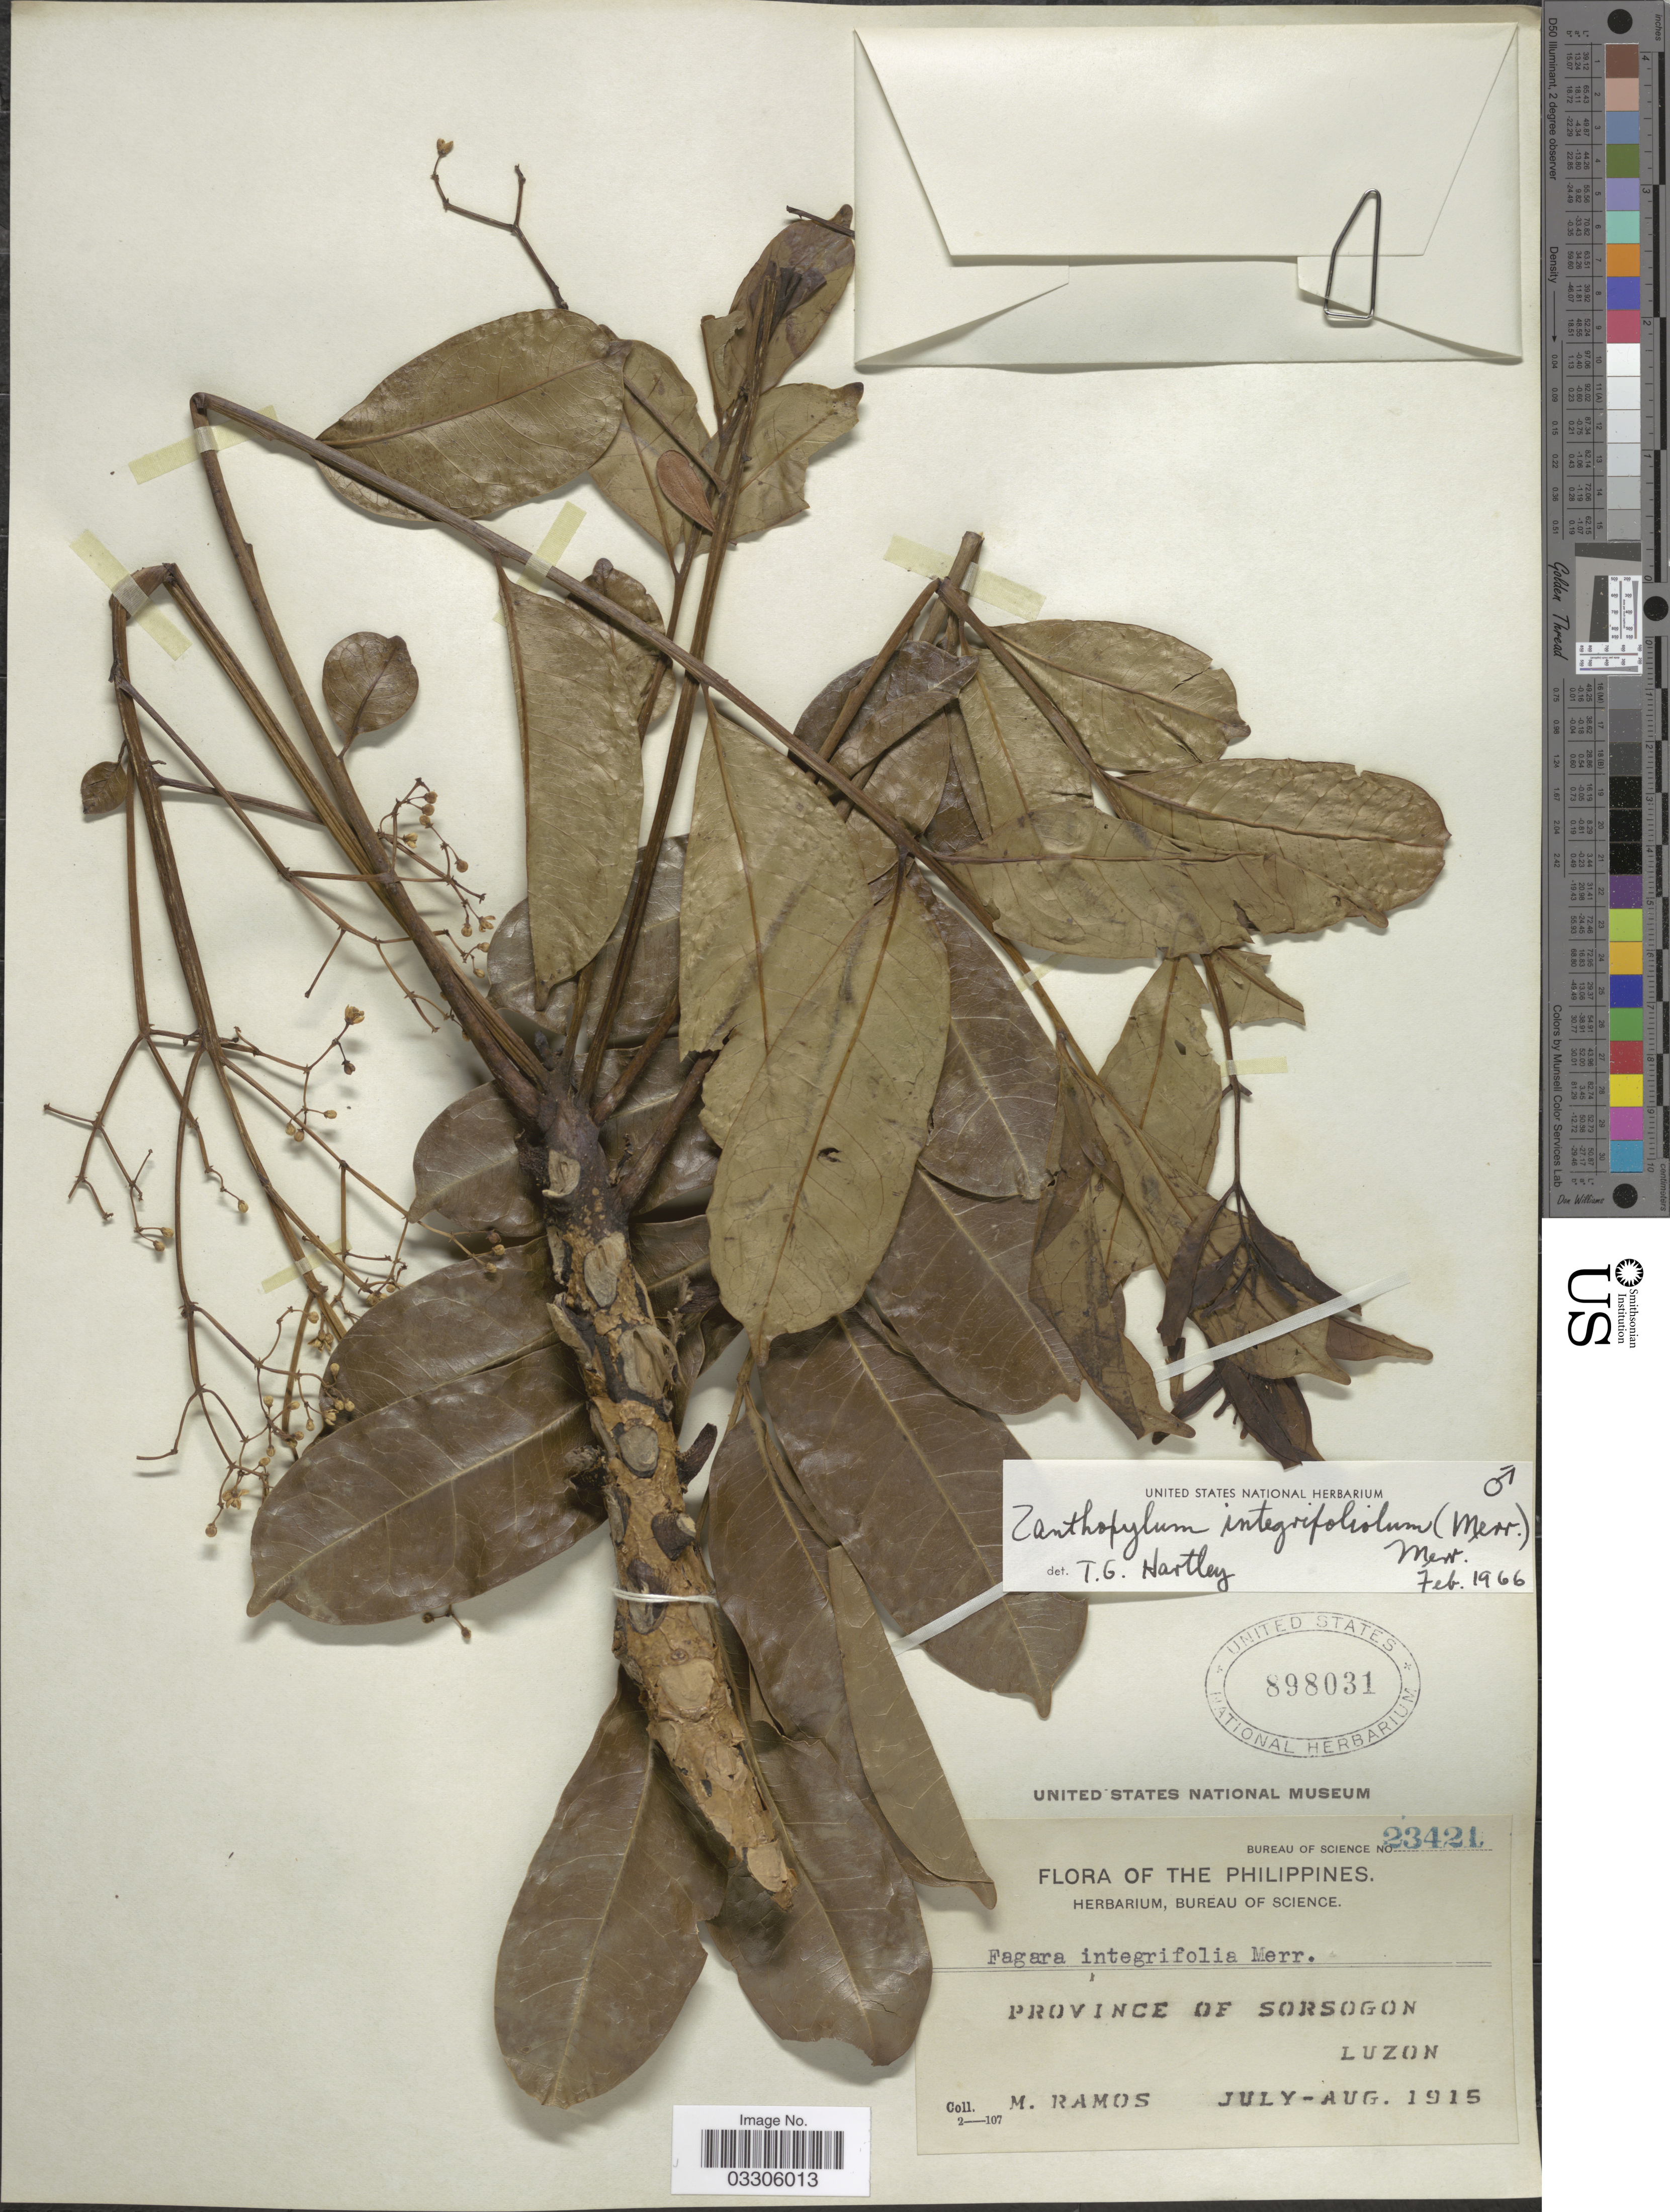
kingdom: Plantae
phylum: Tracheophyta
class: Magnoliopsida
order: Sapindales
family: Rutaceae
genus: Zanthoxylum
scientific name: Zanthoxylum integrifoliolum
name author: (Merr.) Merr.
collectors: M. Ramos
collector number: Bureau of Science 23421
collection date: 1915-07/1915-08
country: Philippines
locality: Province of Sorsogon, Luzon.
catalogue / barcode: US 898031